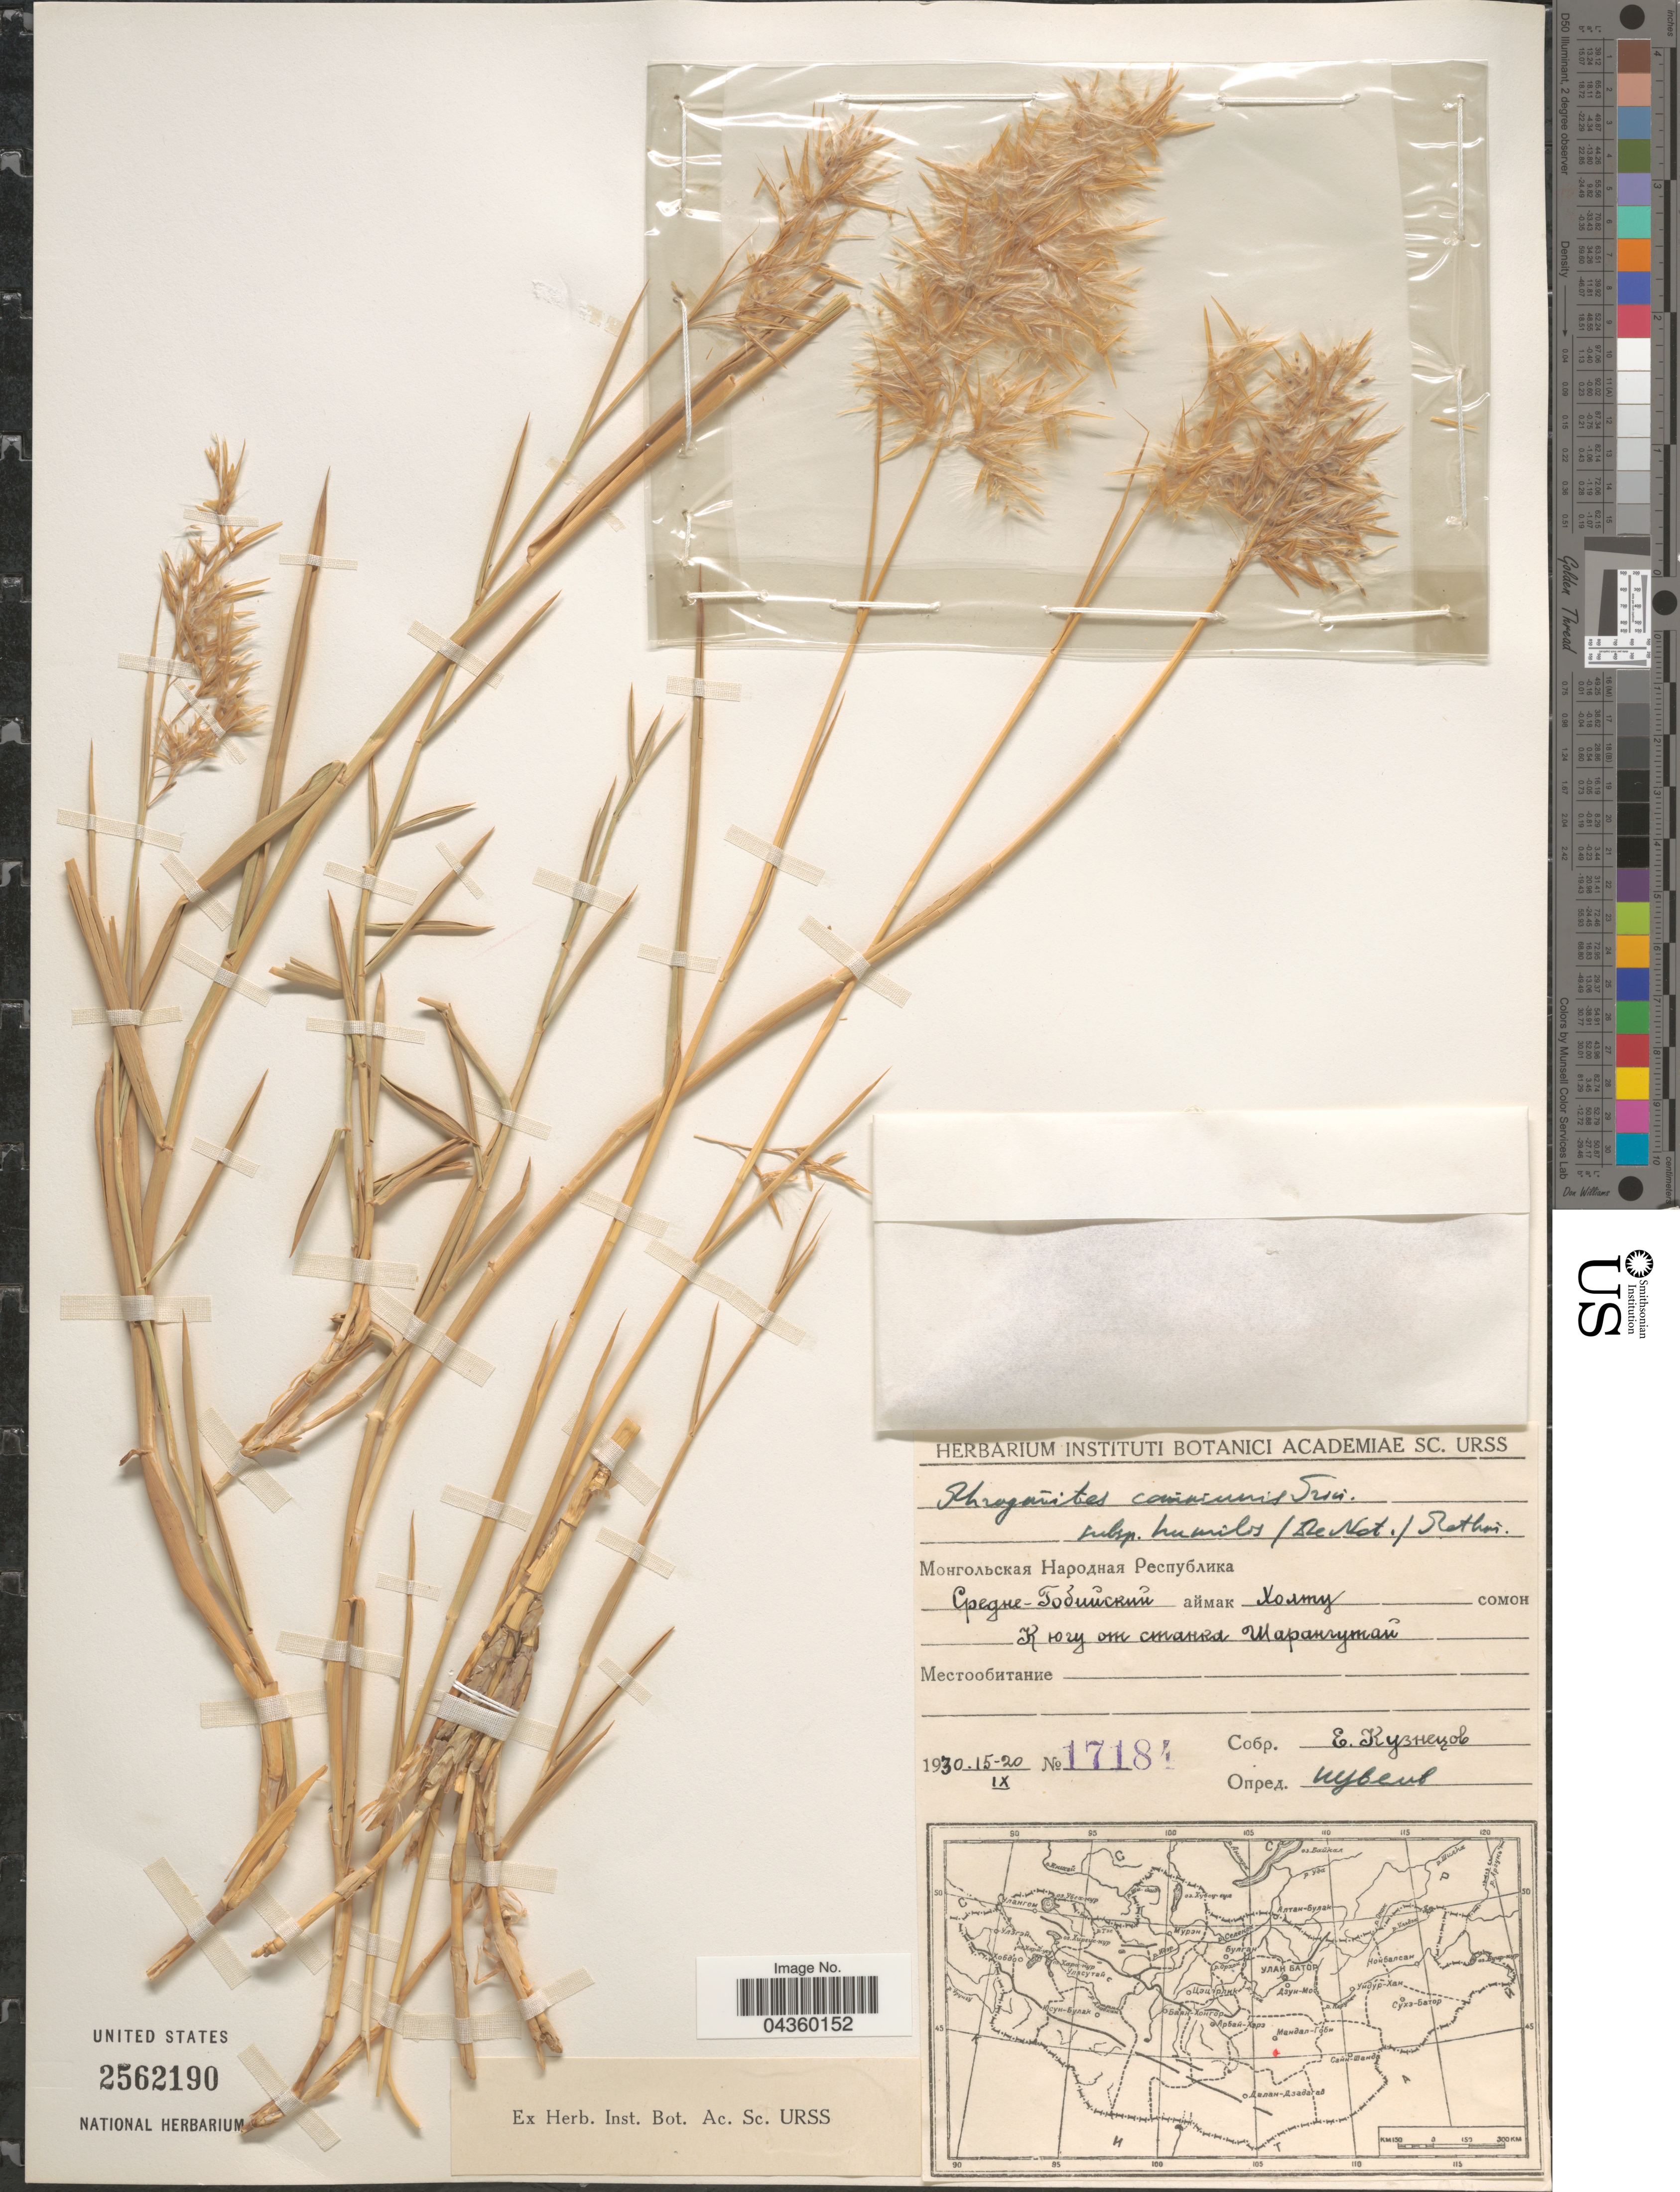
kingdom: Plantae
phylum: Tracheophyta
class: Liliopsida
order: Poales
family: Poaceae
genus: Phragmites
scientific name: Phragmites australis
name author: (Cav.) Trin. ex Steud.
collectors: E. Kuznetsov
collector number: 1718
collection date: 1930-09-15/1930-09-20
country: Mongolia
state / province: Dundgovi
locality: Kholtu somon, S of Sharangutay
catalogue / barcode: US 2562190